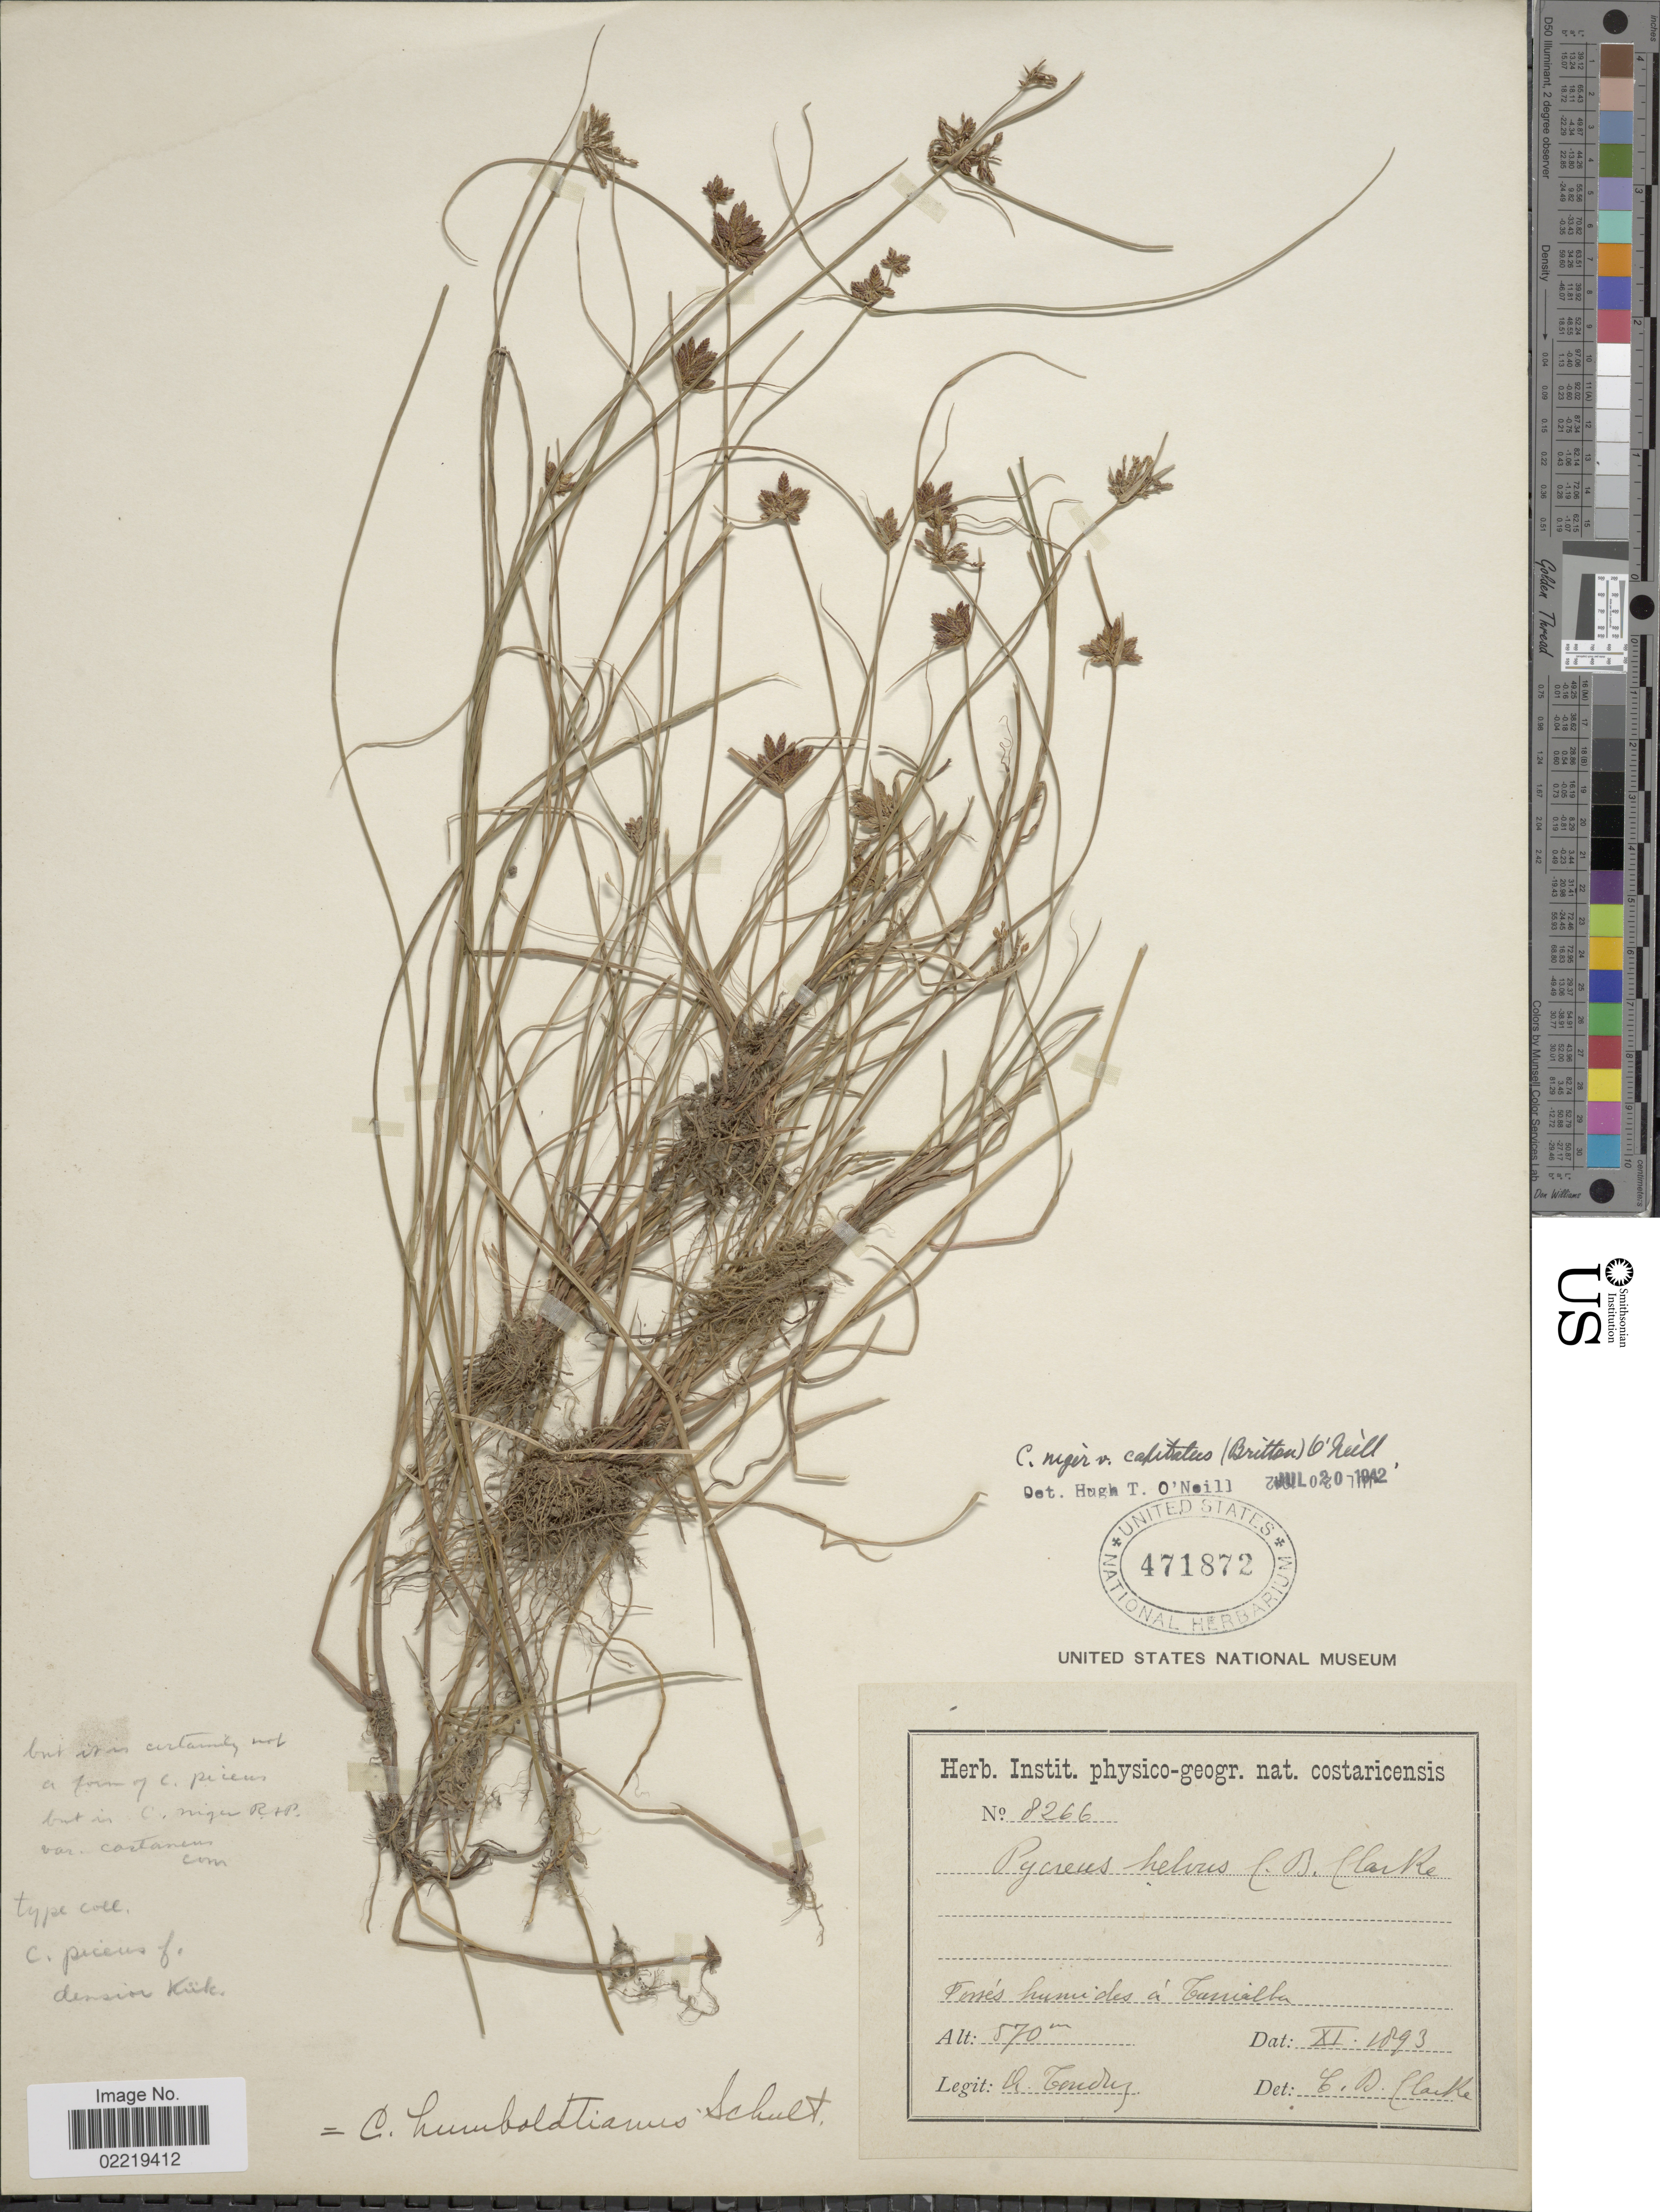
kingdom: Plantae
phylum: Tracheophyta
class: Liliopsida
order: Poales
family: Cyperaceae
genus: Cyperus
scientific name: Cyperus niger var. castaneus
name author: (S. Watson) Kük.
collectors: A. Tonduz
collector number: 8266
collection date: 1893-11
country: Costa Rica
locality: Torres humides a Canialla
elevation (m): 570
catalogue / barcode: US 471872